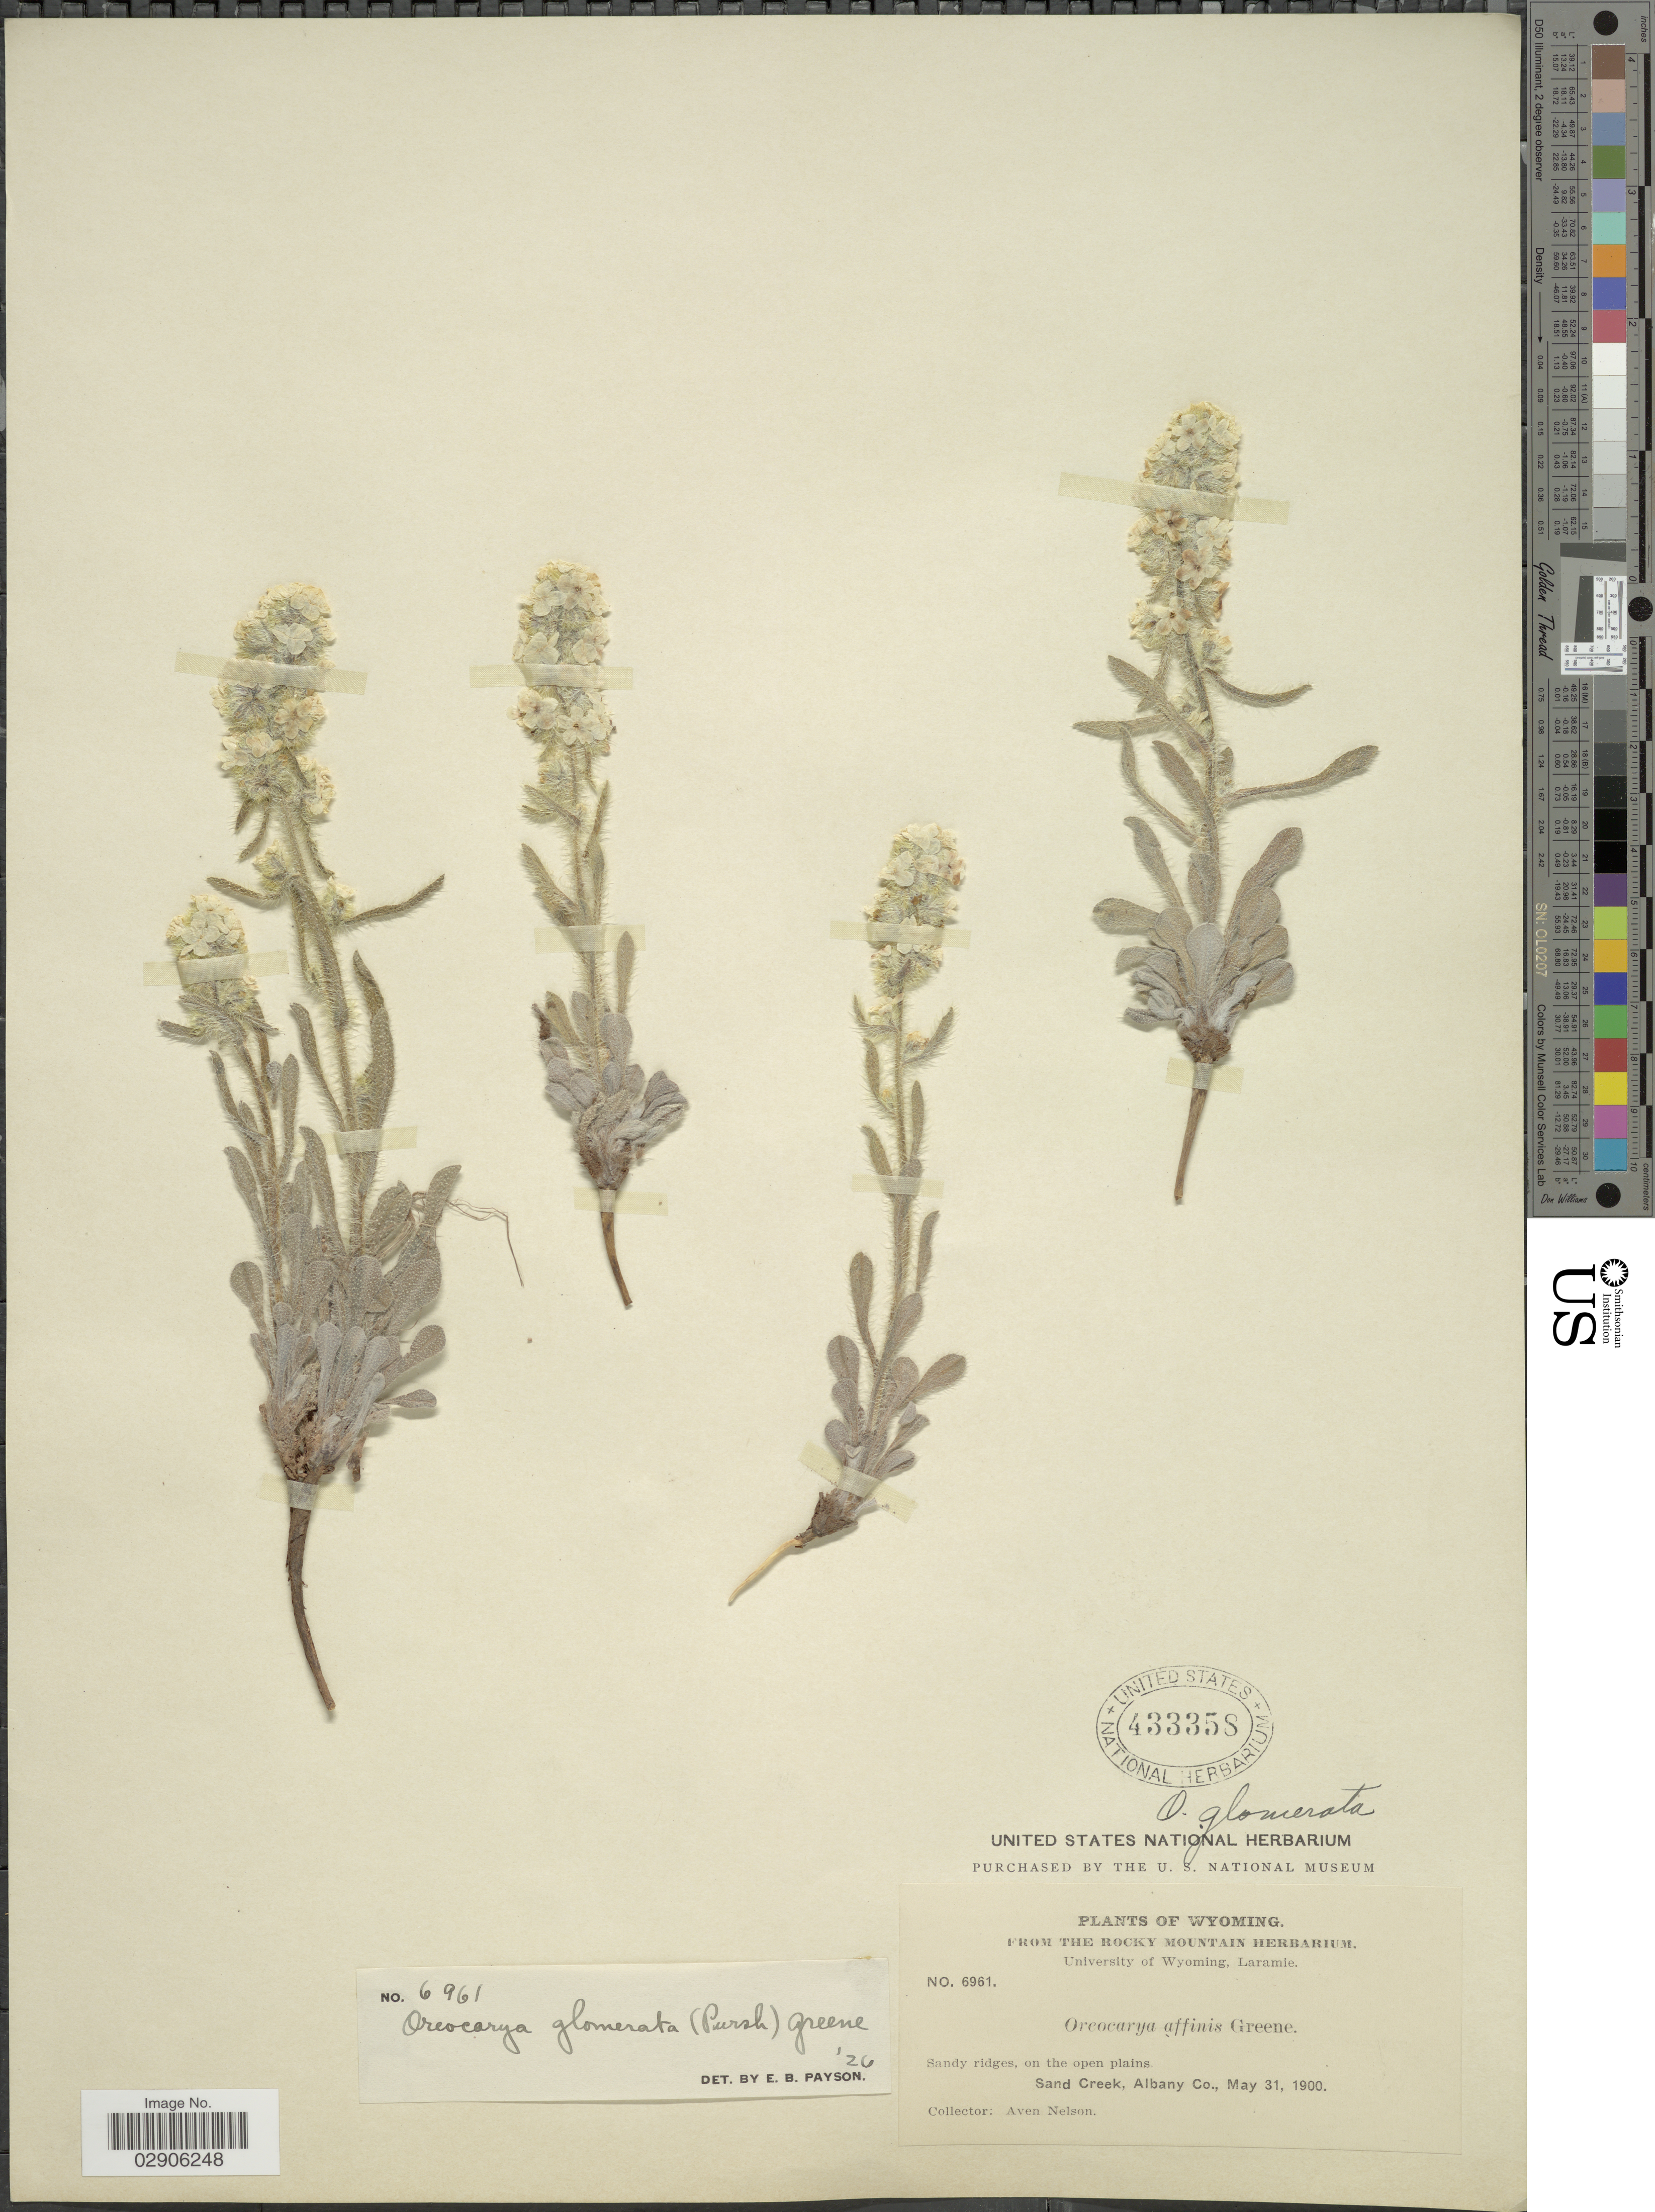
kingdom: Plantae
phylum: Tracheophyta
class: Magnoliopsida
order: Boraginales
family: Boraginaceae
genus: Cryptantha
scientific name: Cryptantha bradburiana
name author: Payson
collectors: A. Nelson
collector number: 6961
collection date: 1900-05-31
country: United States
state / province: Wyoming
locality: Sand Creek, Albany Co.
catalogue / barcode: US 433358